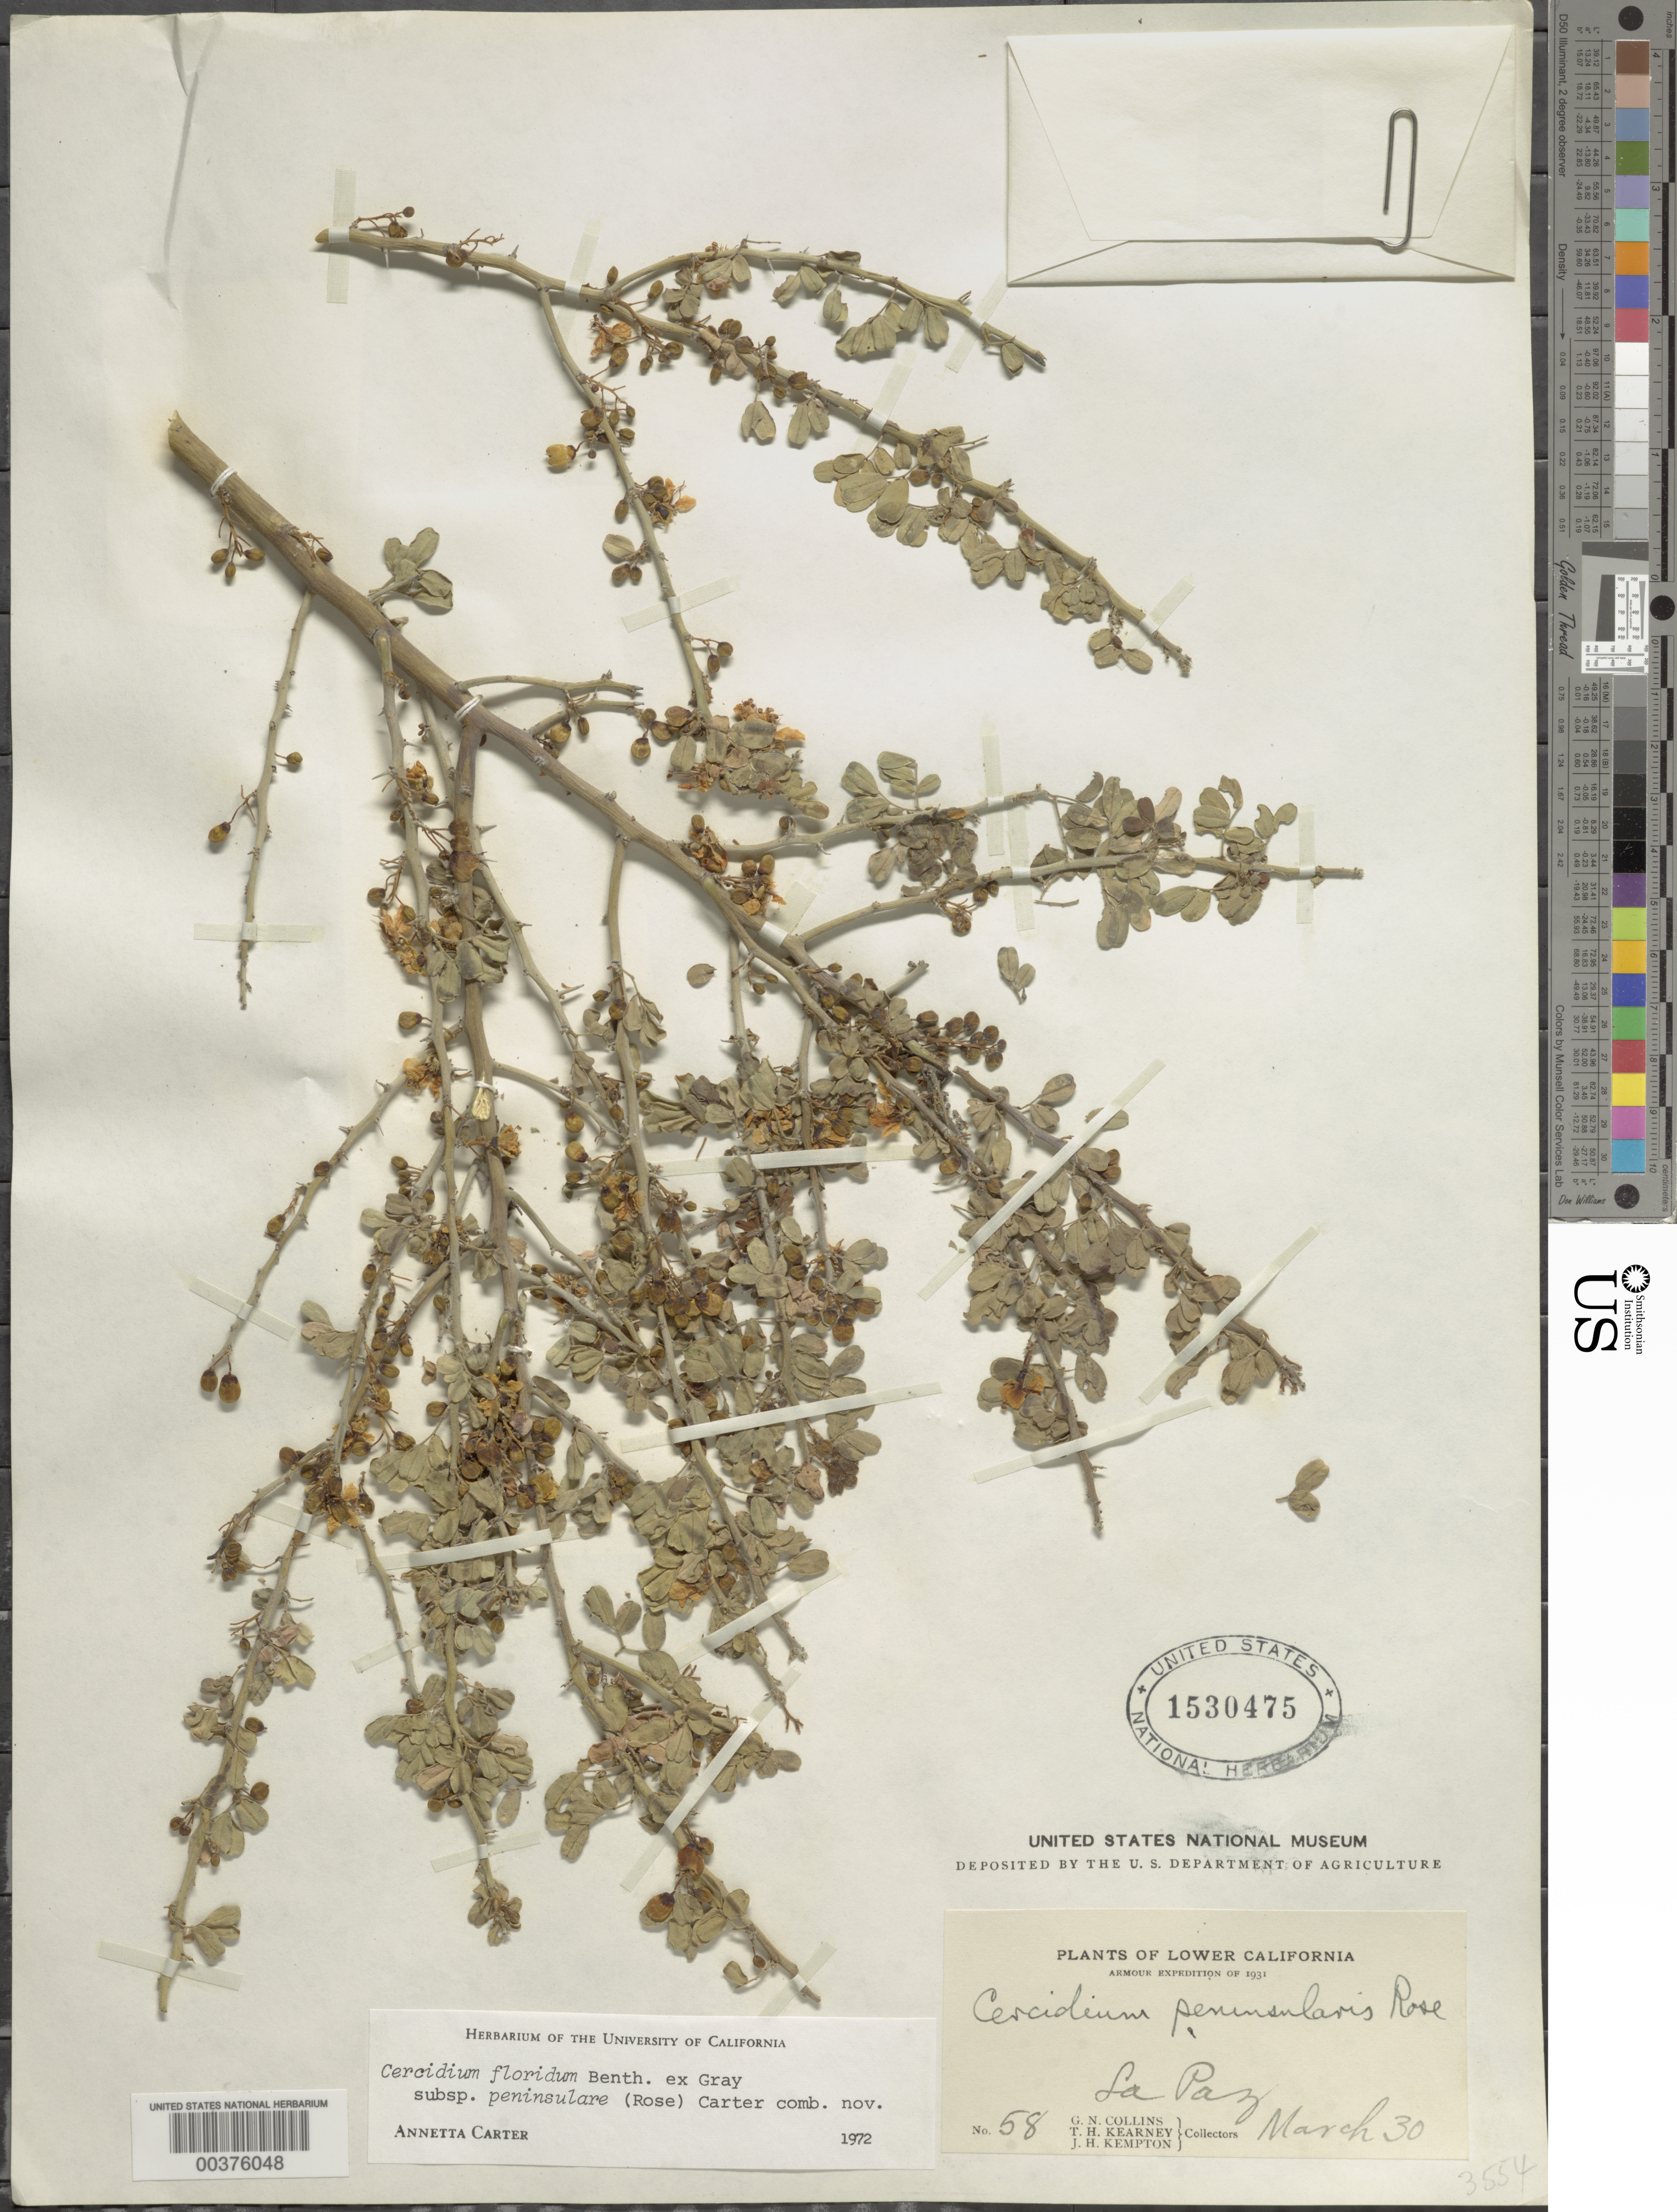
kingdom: Plantae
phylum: Tracheophyta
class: Magnoliopsida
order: Fabales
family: Fabaceae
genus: Parkinsonia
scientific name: Parkinsonia florida subsp. peninsulare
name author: (Rose) J.E. Hawkins & Felger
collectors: G. Collins, T. H. Kearney & J. H. Kempton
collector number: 58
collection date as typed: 30 Mar 1931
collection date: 1931-03-30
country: Mexico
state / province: Baja California Sur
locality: La Paz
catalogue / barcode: US 1530475